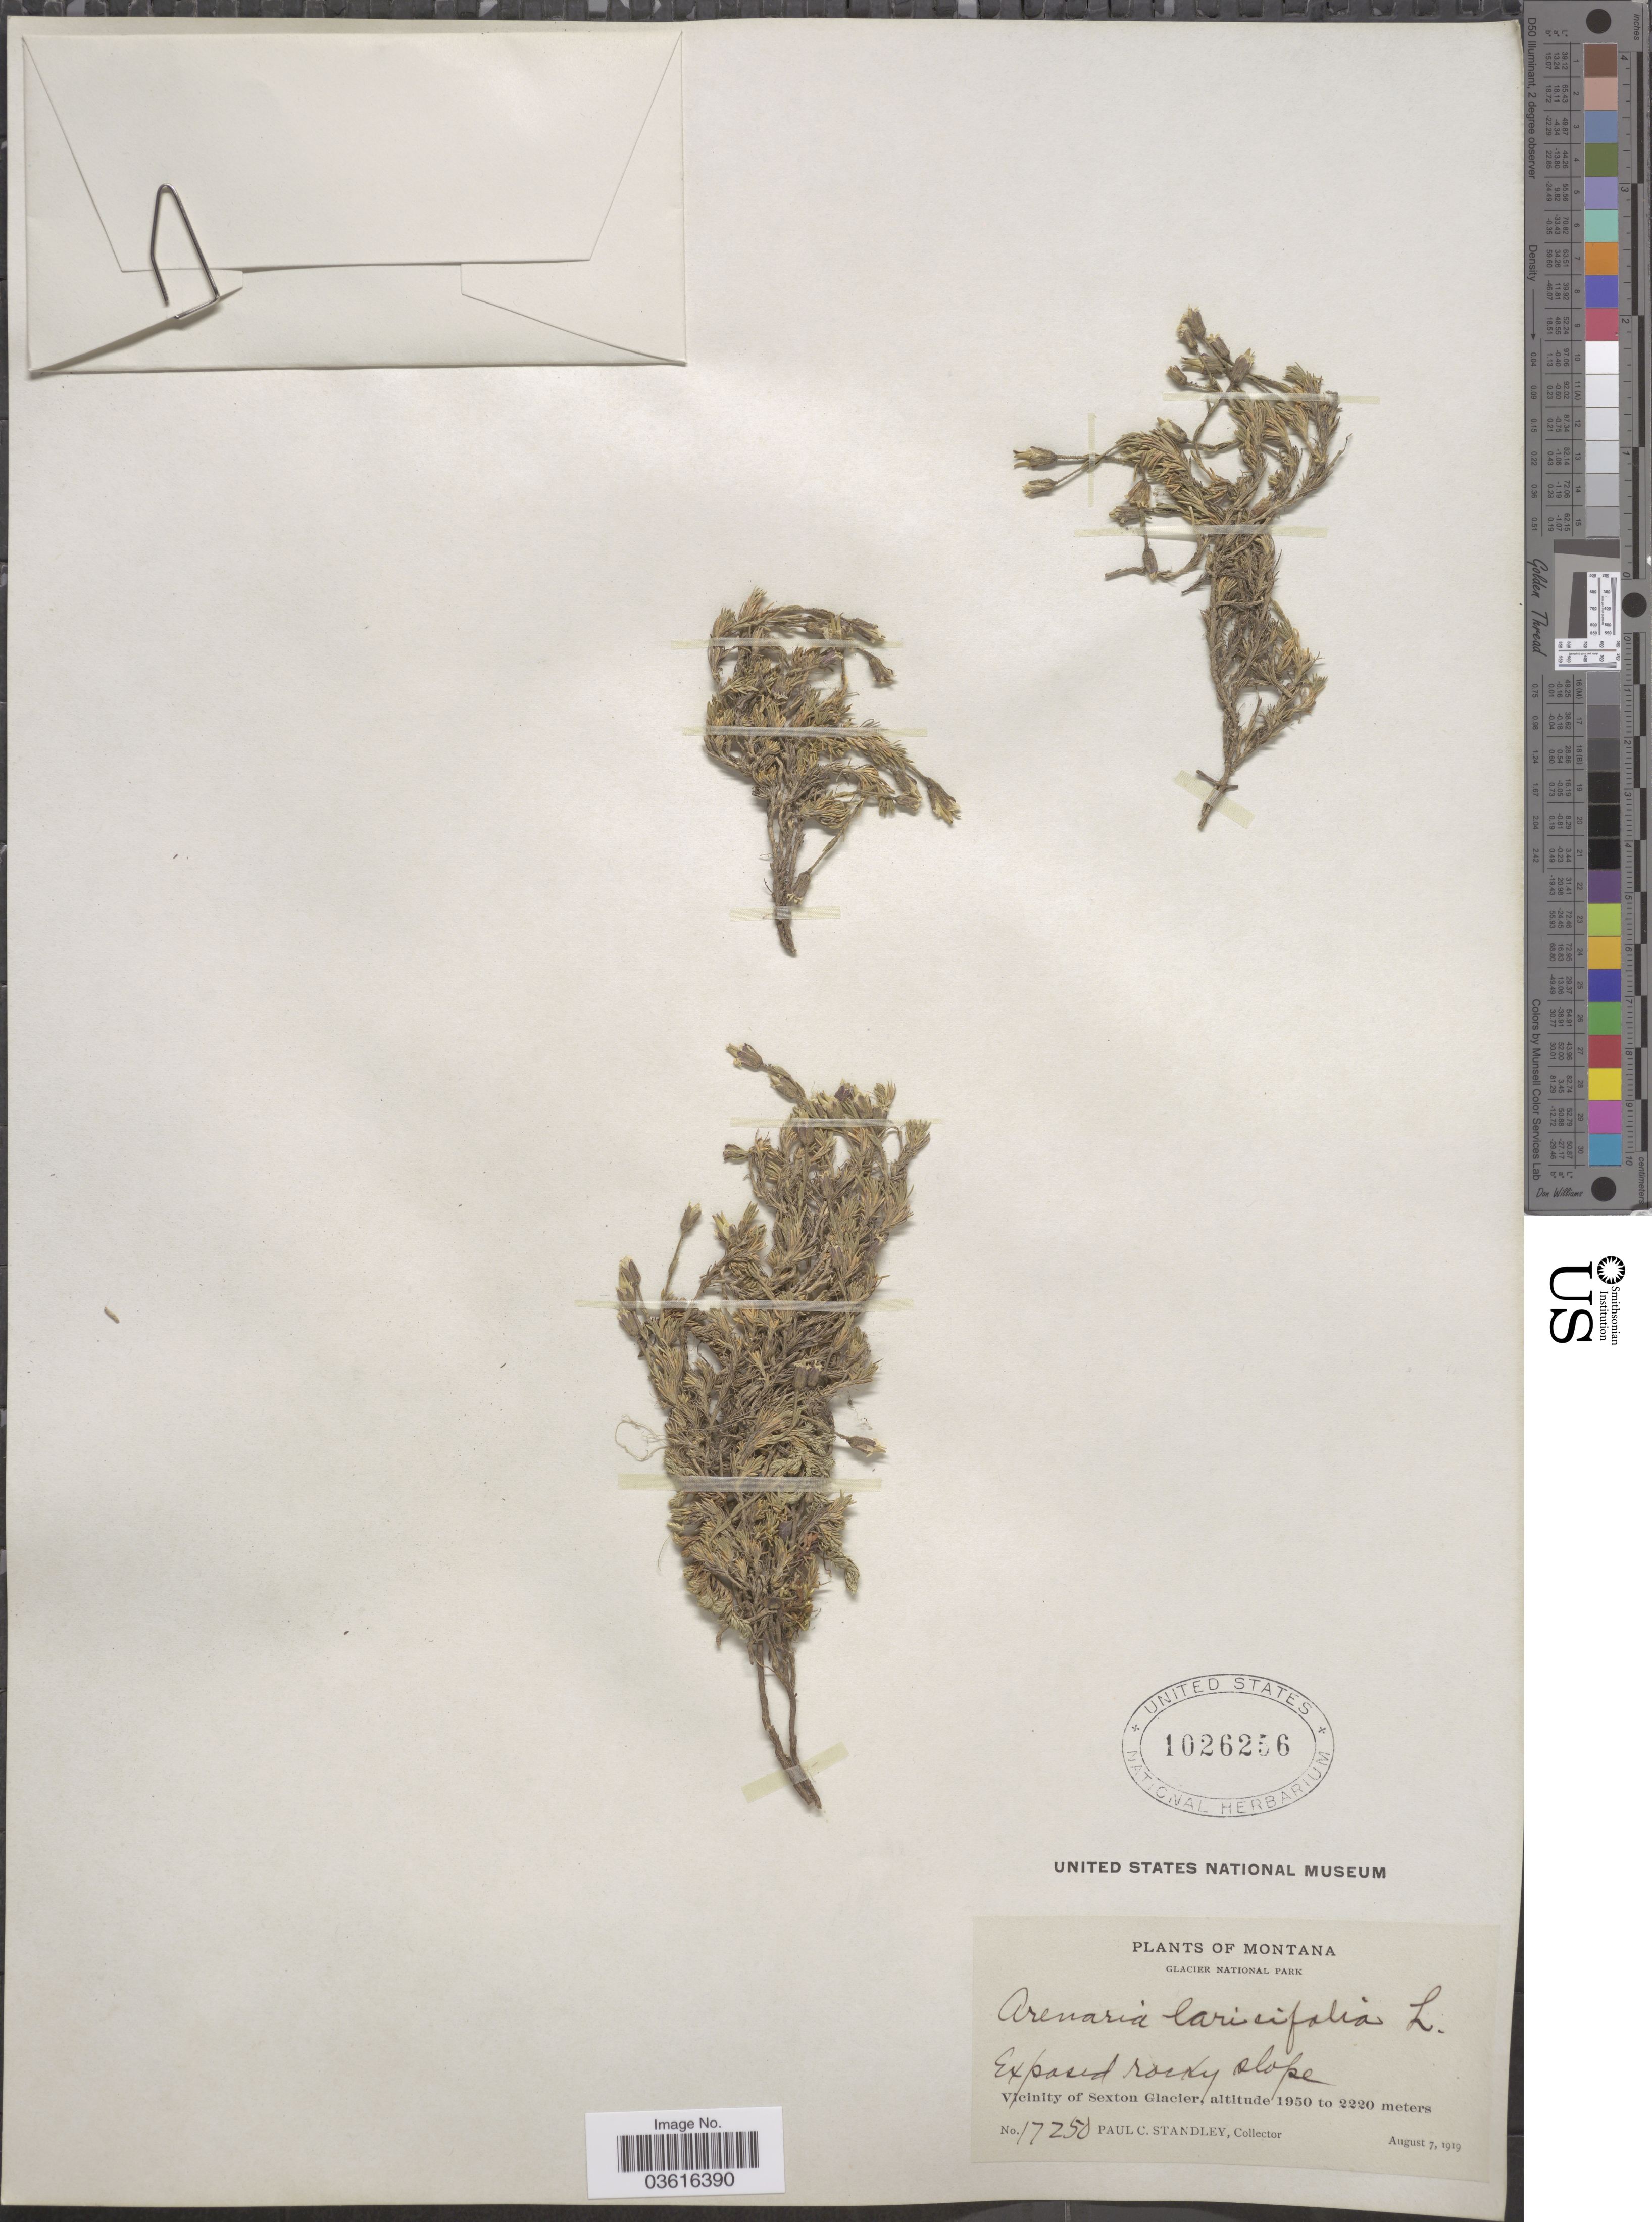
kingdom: Plantae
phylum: Tracheophyta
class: Magnoliopsida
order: Caryophyllales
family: Caryophyllaceae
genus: Cherleria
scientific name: Cherleria obtusiloba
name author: (Rydb.) A.J. Moore & Dillenb.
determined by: Strong, M. T., (US), Smithsonian Institution - National Museum of Natural History (UNITED STATES)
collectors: P. C. Standley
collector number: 17250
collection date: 1919-08-07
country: United States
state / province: Montana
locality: Glacier National Park. Vicinity of Sexton Glacier.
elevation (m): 1950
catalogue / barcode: US 1026256